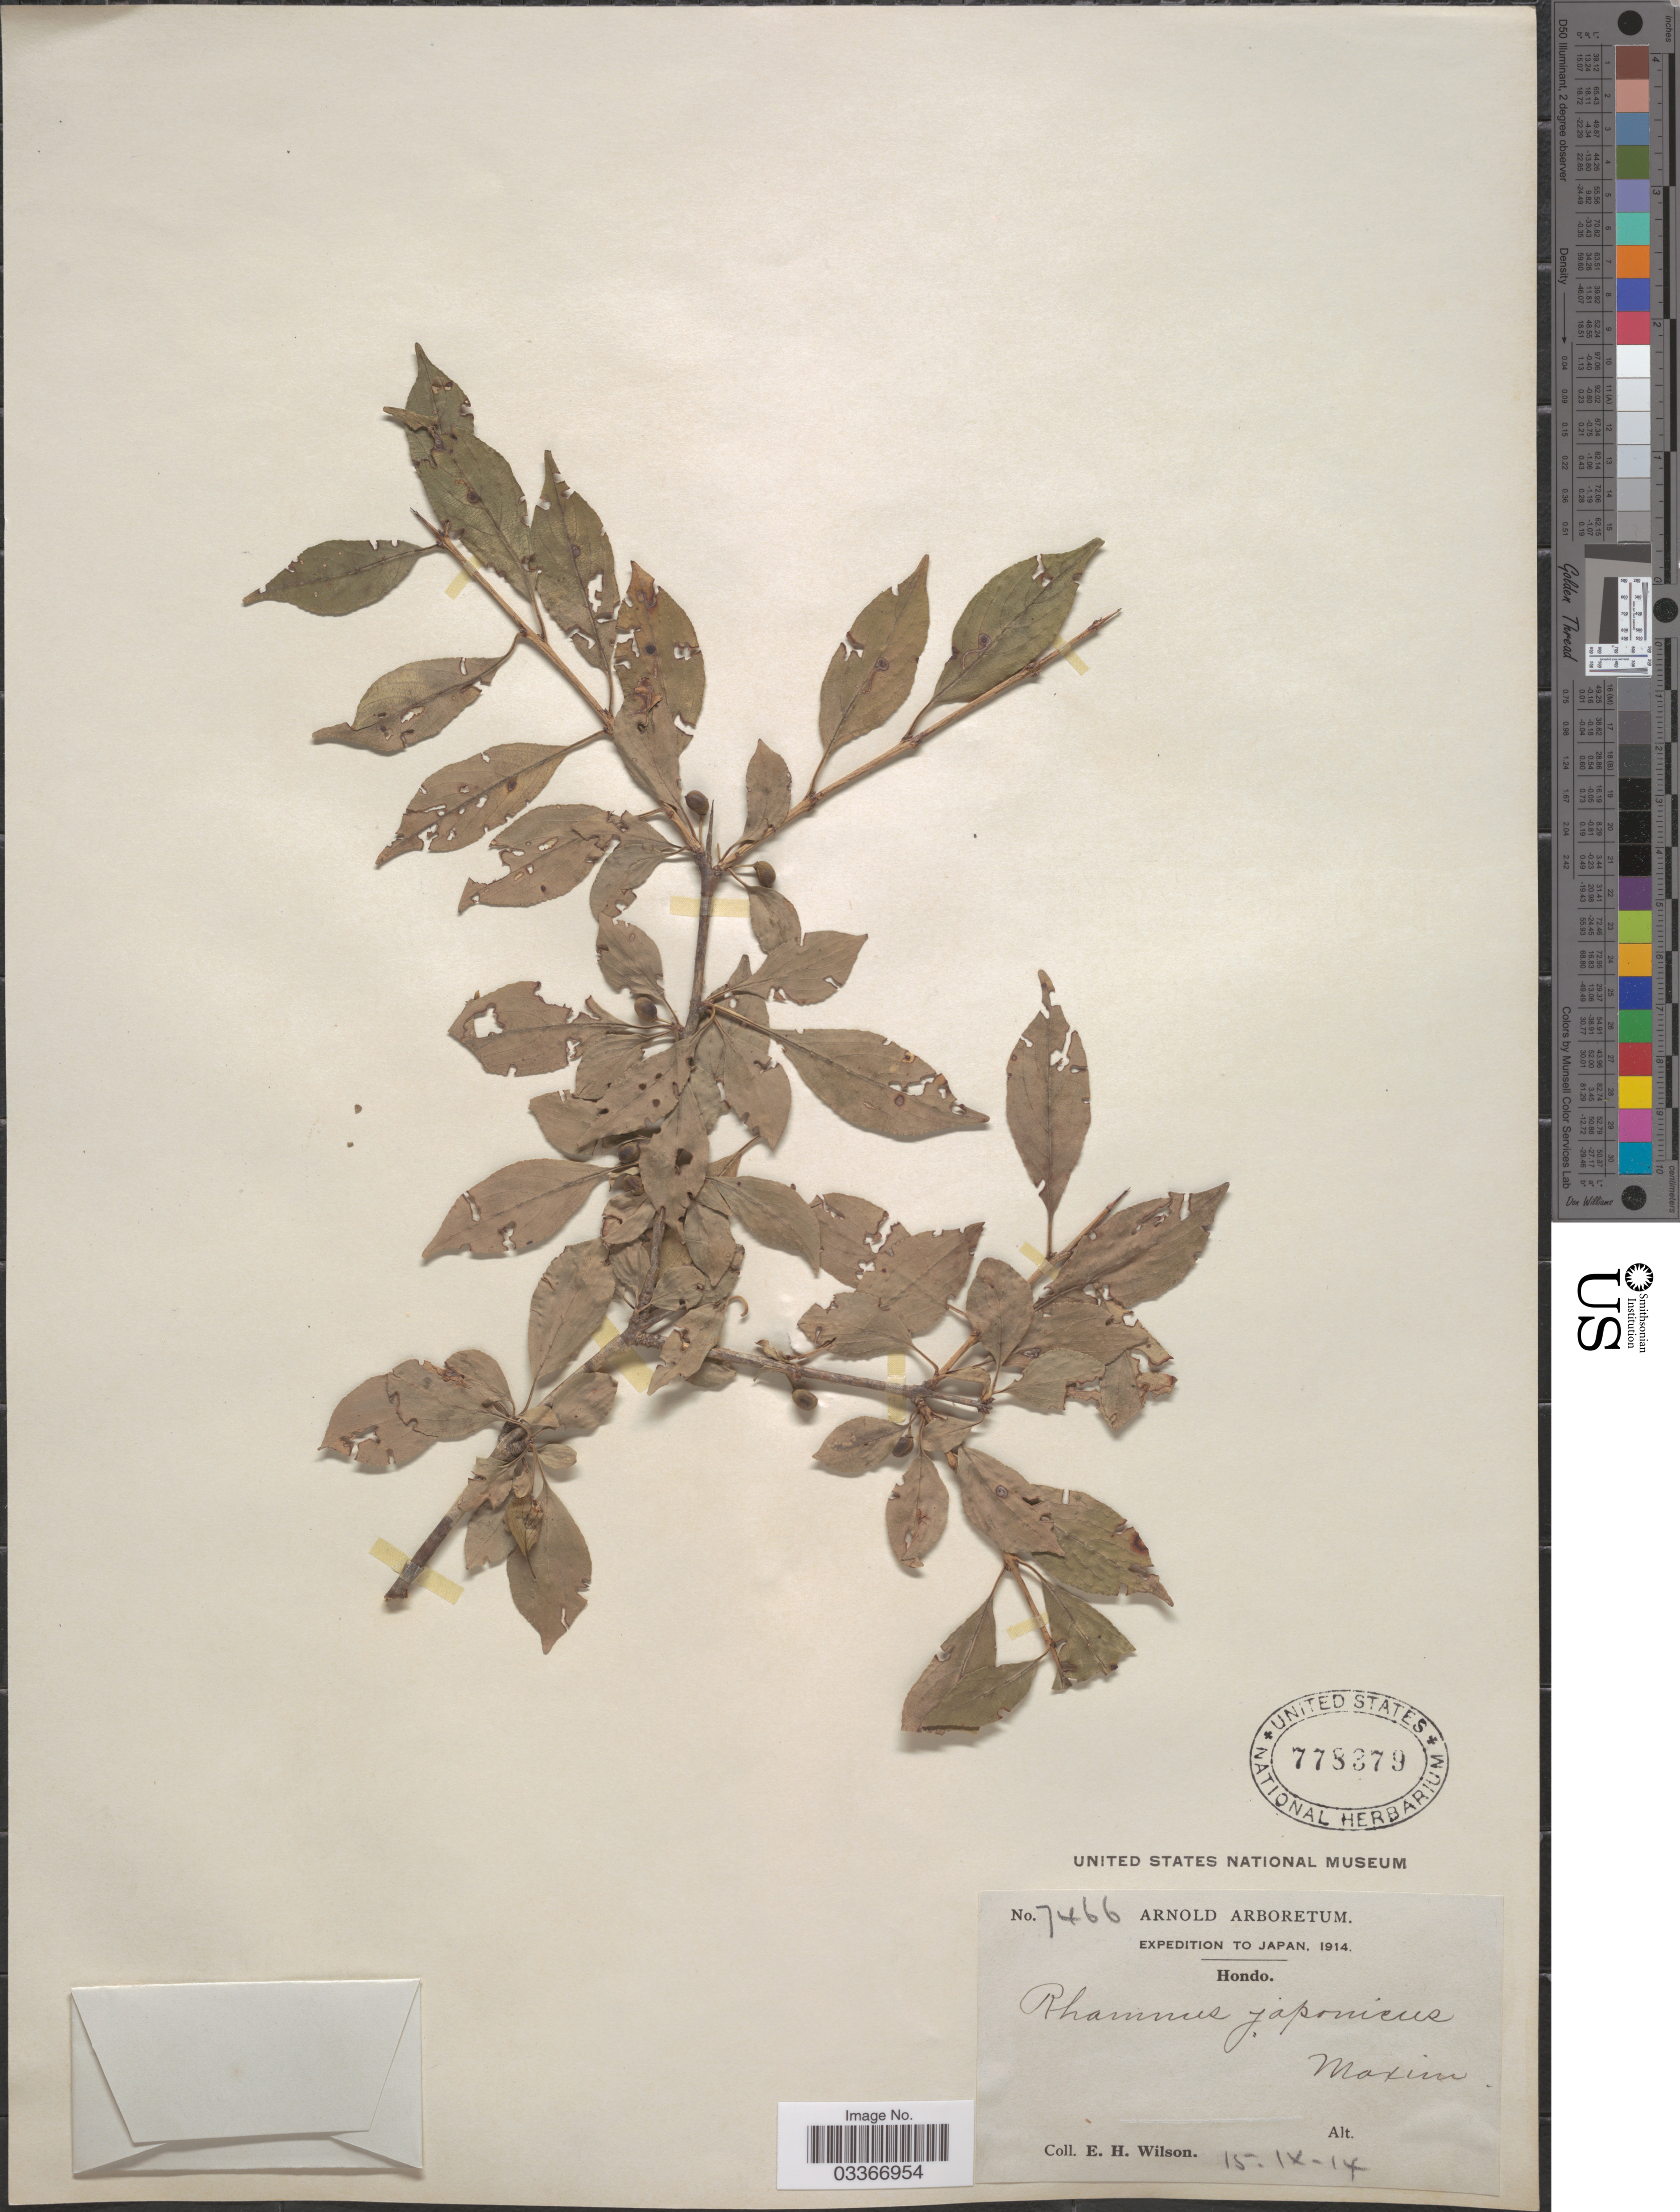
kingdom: Plantae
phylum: Tracheophyta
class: Magnoliopsida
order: Rosales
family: Rhamnaceae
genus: Rhamnus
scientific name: Rhamnus japonica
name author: Maxim.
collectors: E. Wilson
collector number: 7466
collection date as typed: Transcribed d/m/y: 15/9/14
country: Japan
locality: Hondo.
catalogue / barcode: US 778379